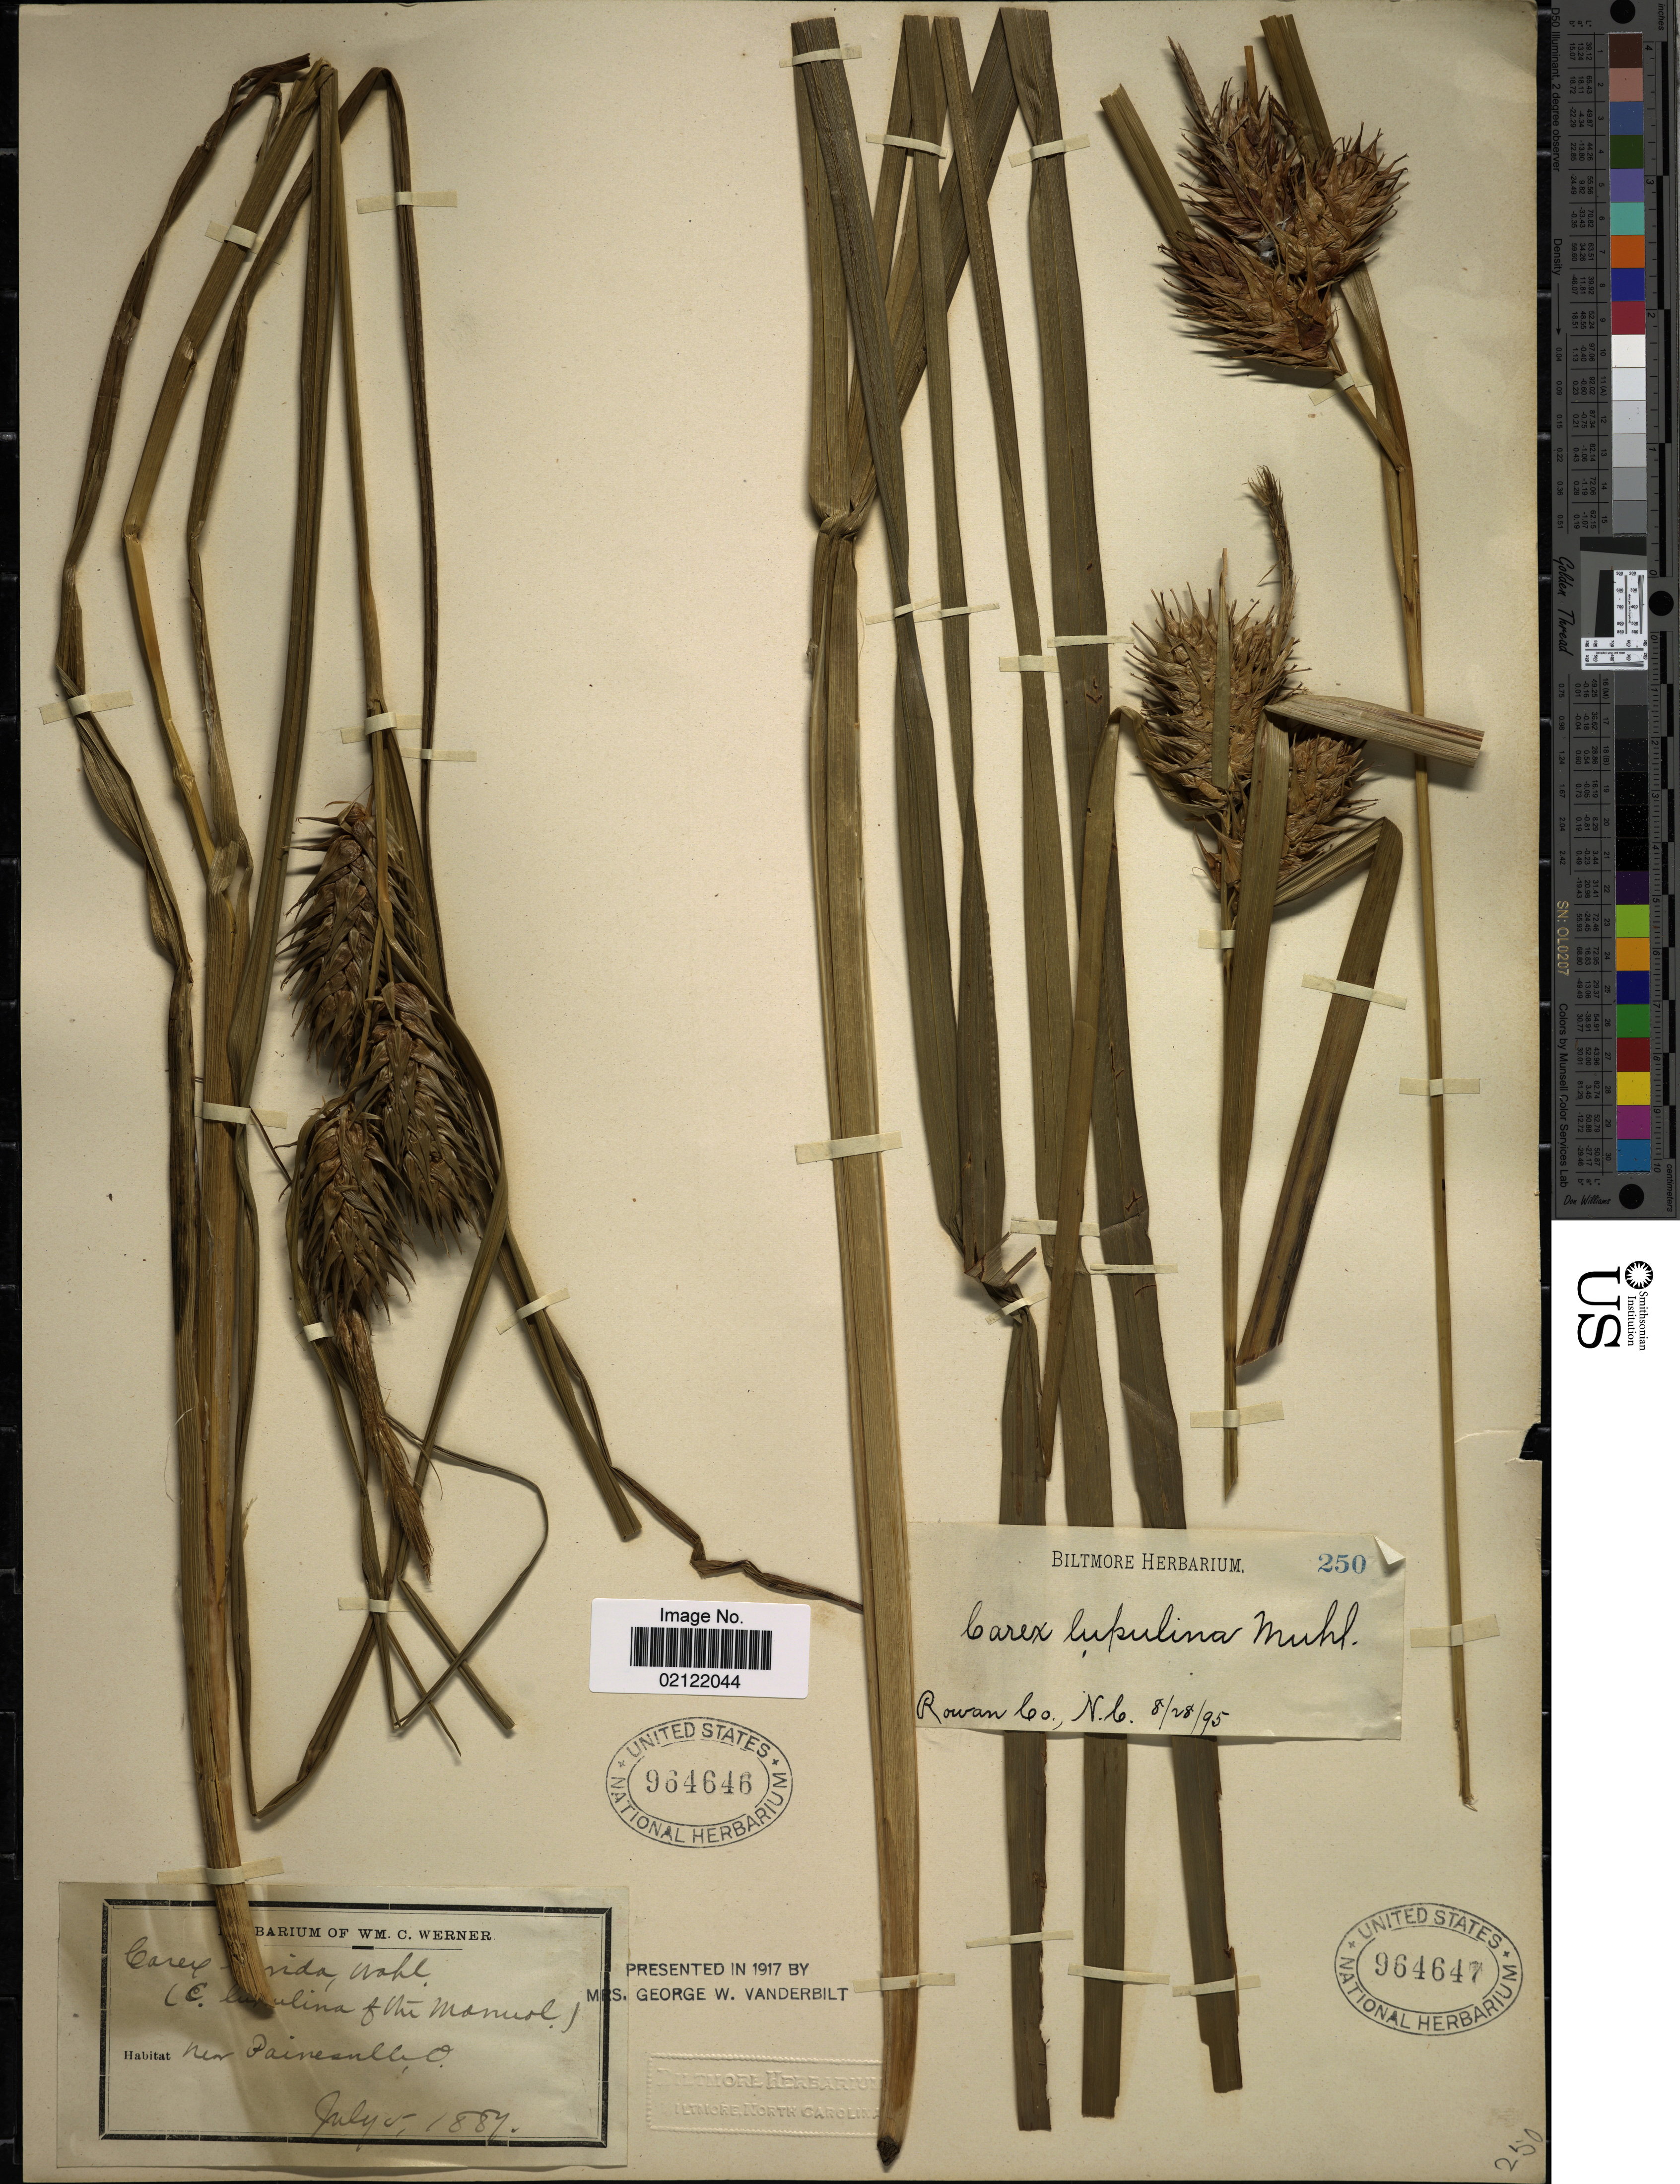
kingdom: Plantae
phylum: Tracheophyta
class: Liliopsida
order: Poales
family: Cyperaceae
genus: Carex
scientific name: Carex lupulina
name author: Muhl. ex Willd.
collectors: ex herb. Wm. C. Werner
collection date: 1887-07-05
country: United States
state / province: Ohio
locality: Near Painesville, O.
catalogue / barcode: US 964646